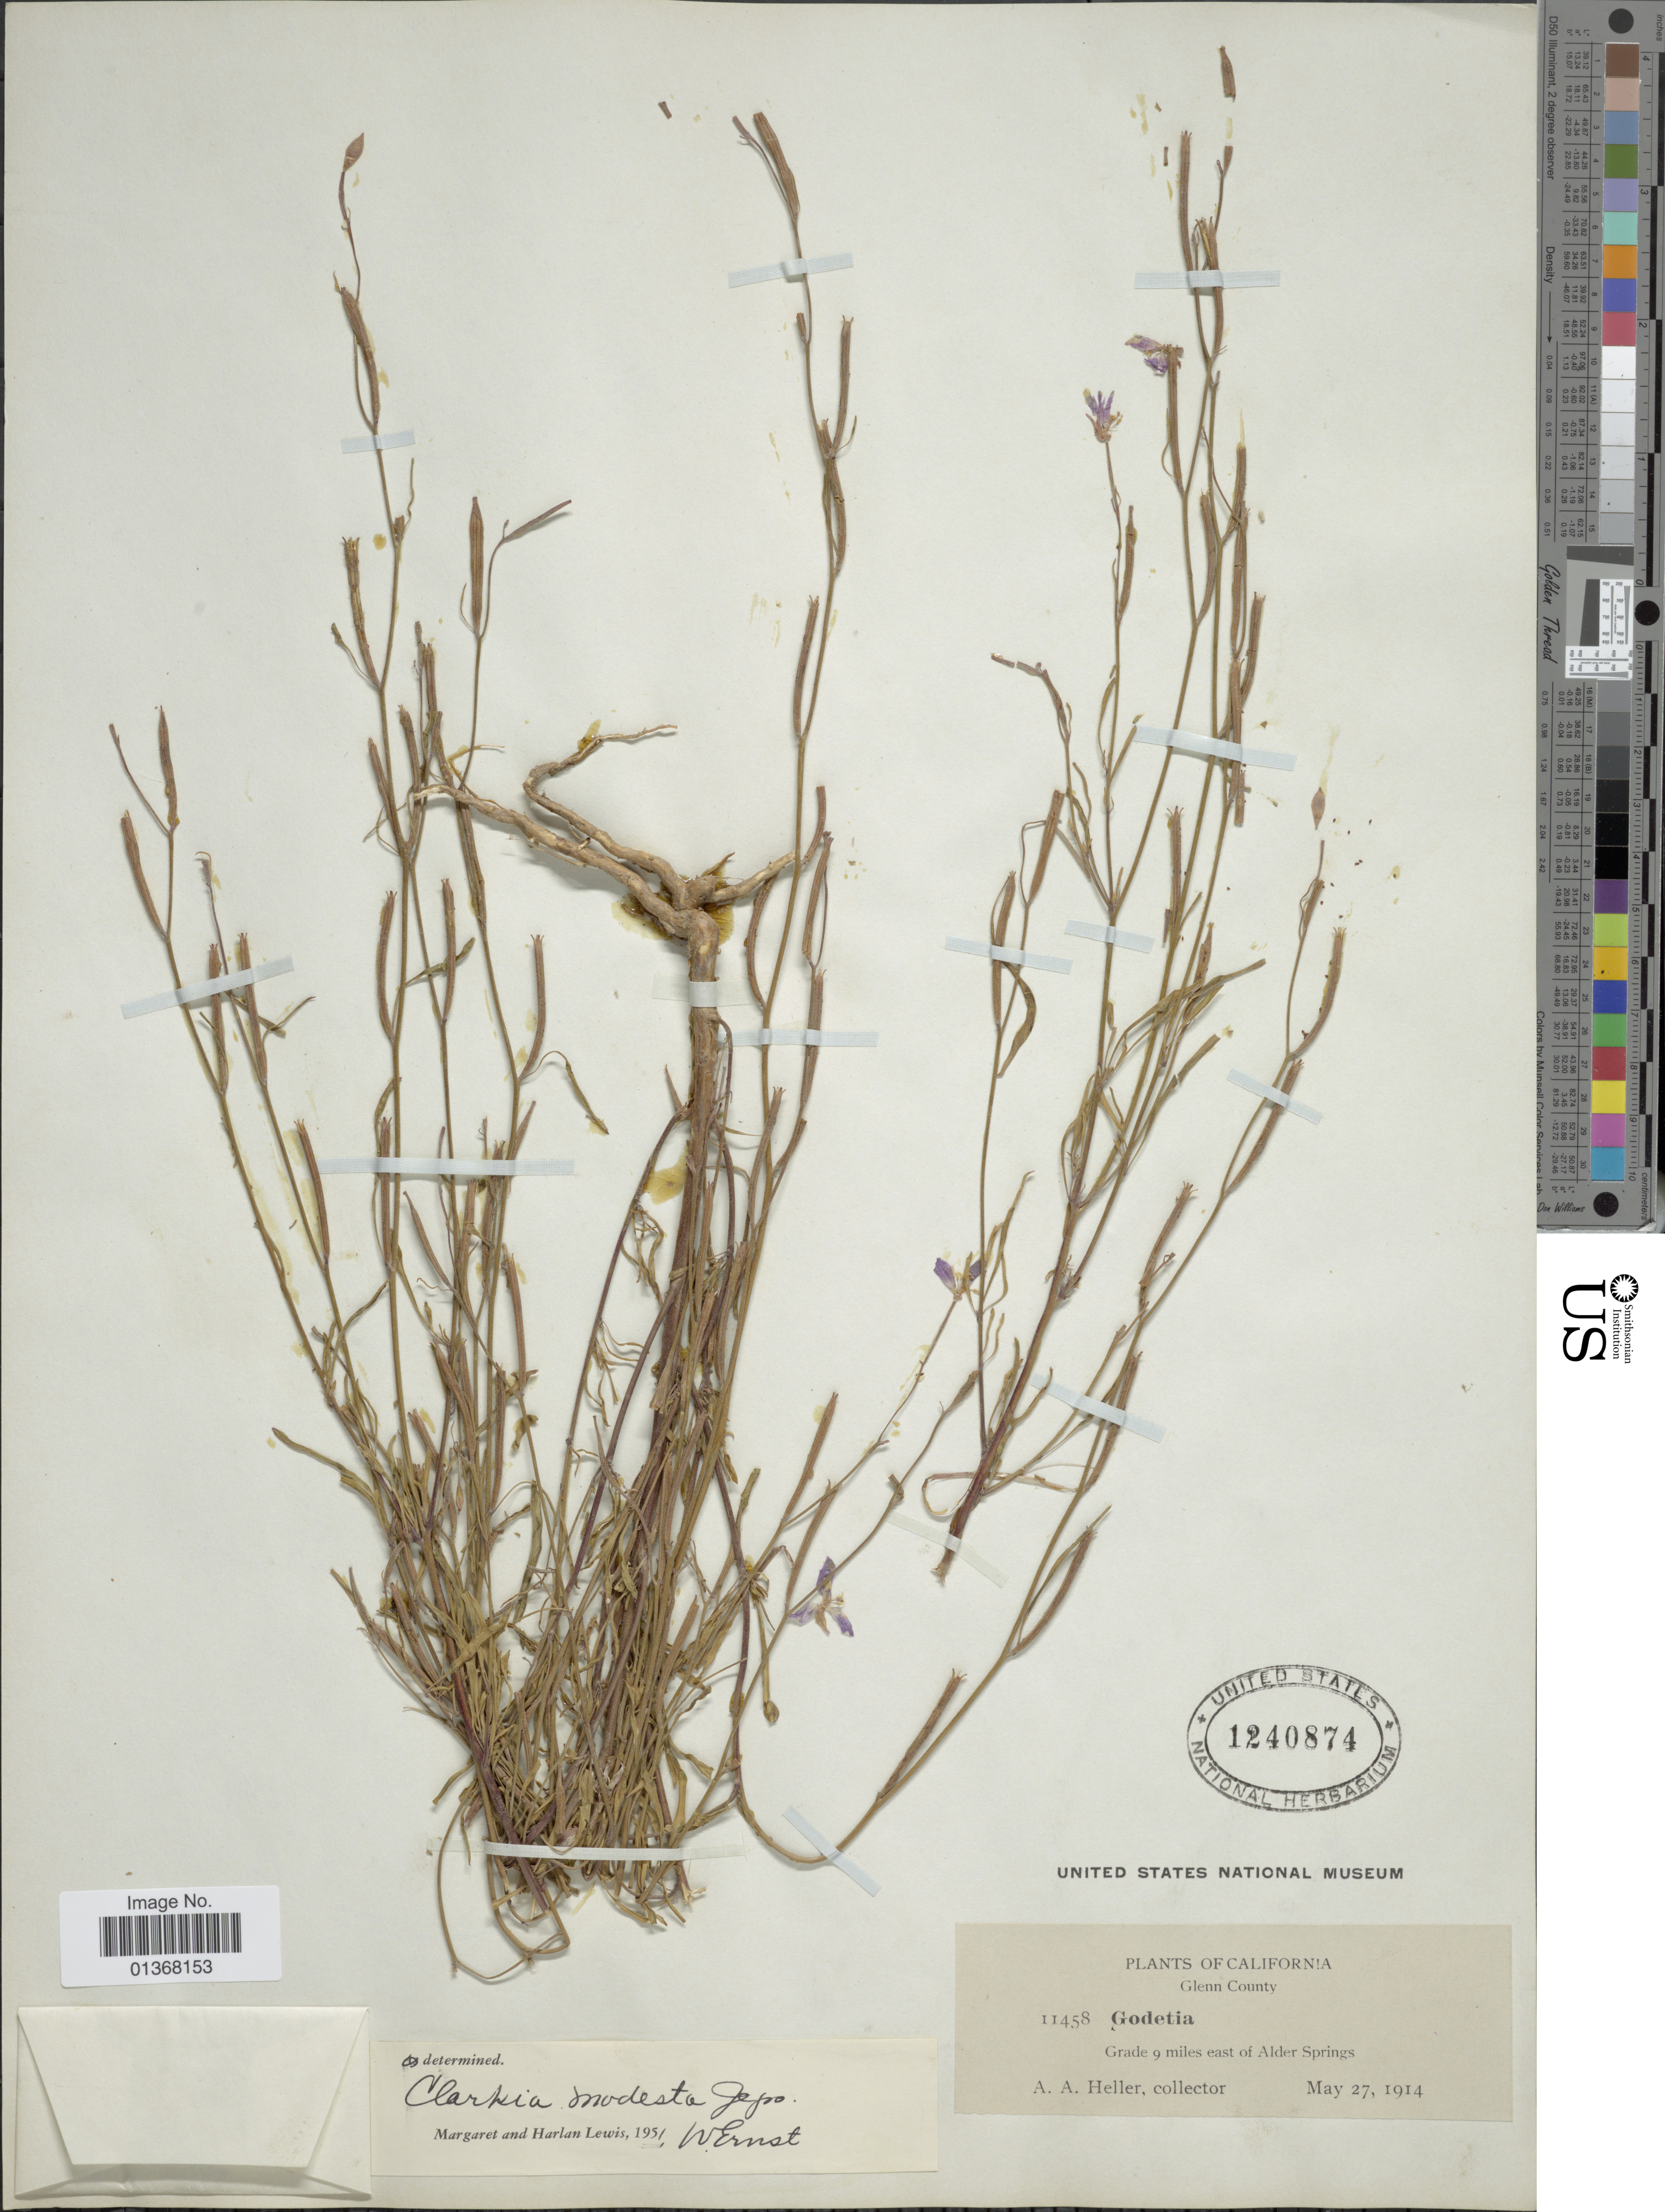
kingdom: Plantae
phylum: Tracheophyta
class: Magnoliopsida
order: Myrtales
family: Onagraceae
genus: Clarkia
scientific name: Clarkia modesta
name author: Jeps.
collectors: A. A. Heller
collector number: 11458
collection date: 1914-05-27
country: United States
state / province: California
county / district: Glenn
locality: Glenn County, Grade 9 miles east of Alder Springs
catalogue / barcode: US 1240874